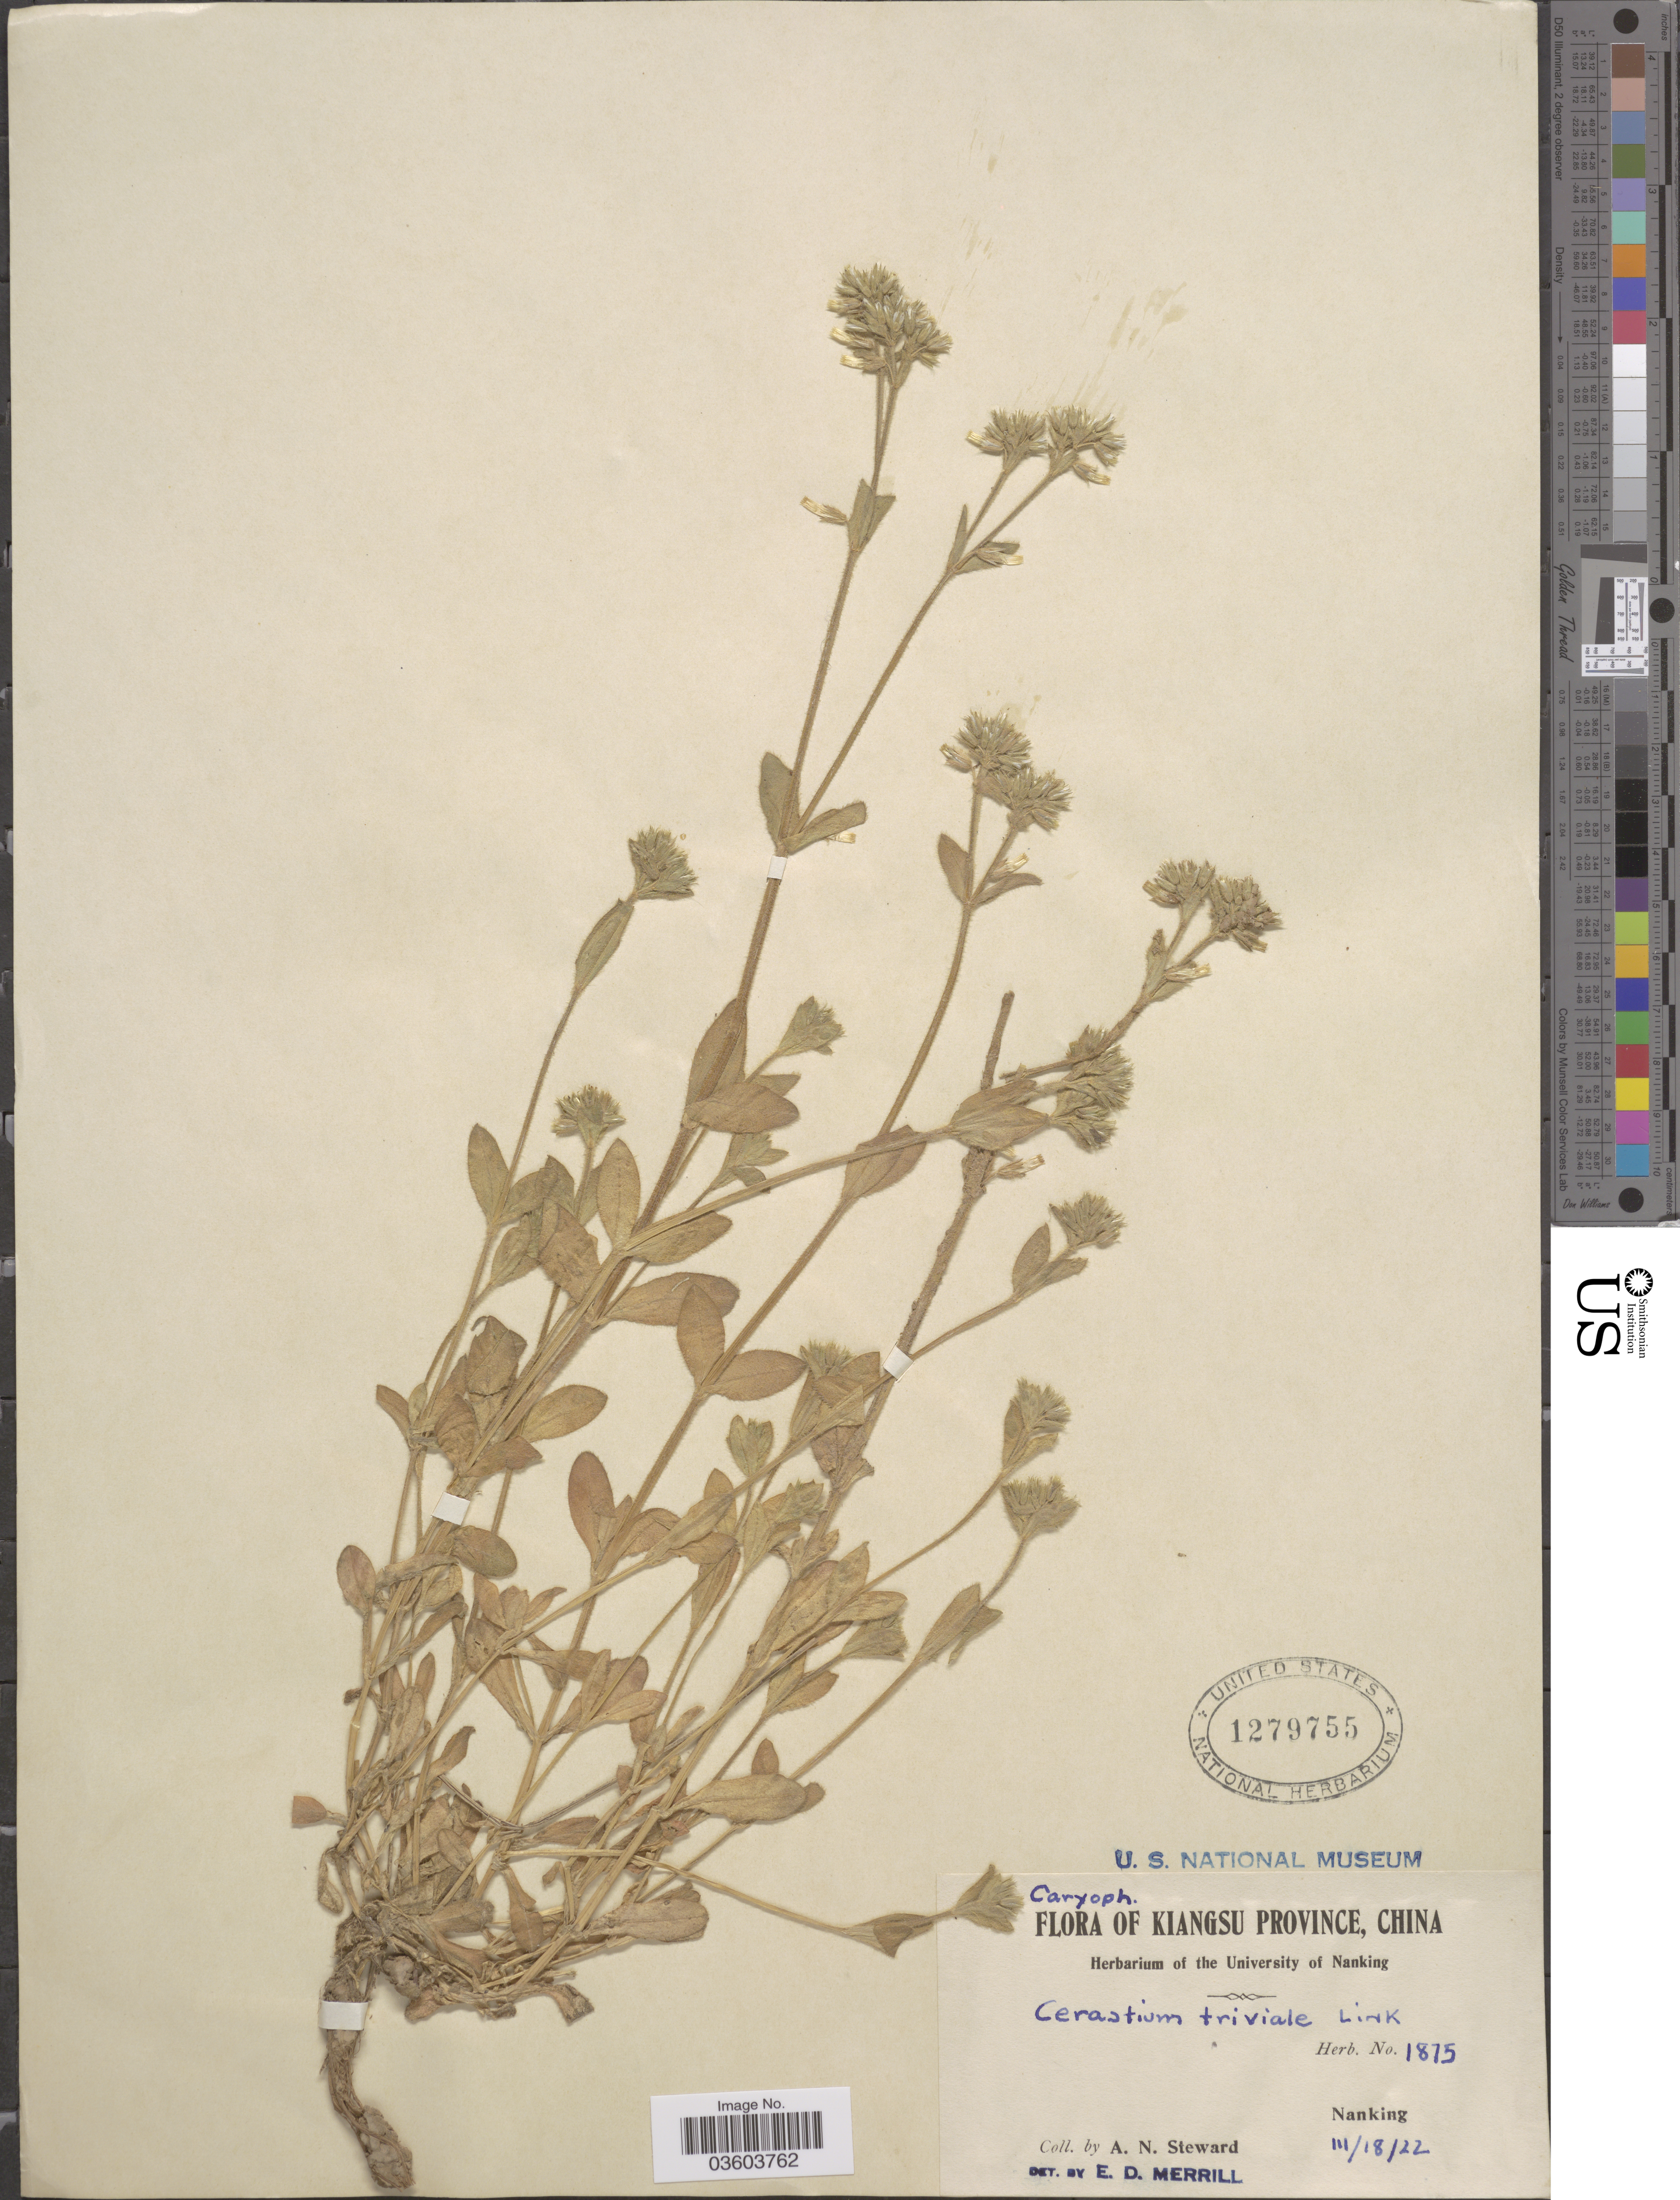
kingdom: Plantae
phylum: Tracheophyta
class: Magnoliopsida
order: Caryophyllales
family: Caryophyllaceae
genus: Cerastium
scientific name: Cerastium holosteoides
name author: Fr.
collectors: A. N. Steward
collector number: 1875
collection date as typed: Transcribed d/m/y: 18/3/22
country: China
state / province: Jiangsu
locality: Kiangsu Province. Nanking.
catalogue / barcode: US 1279755